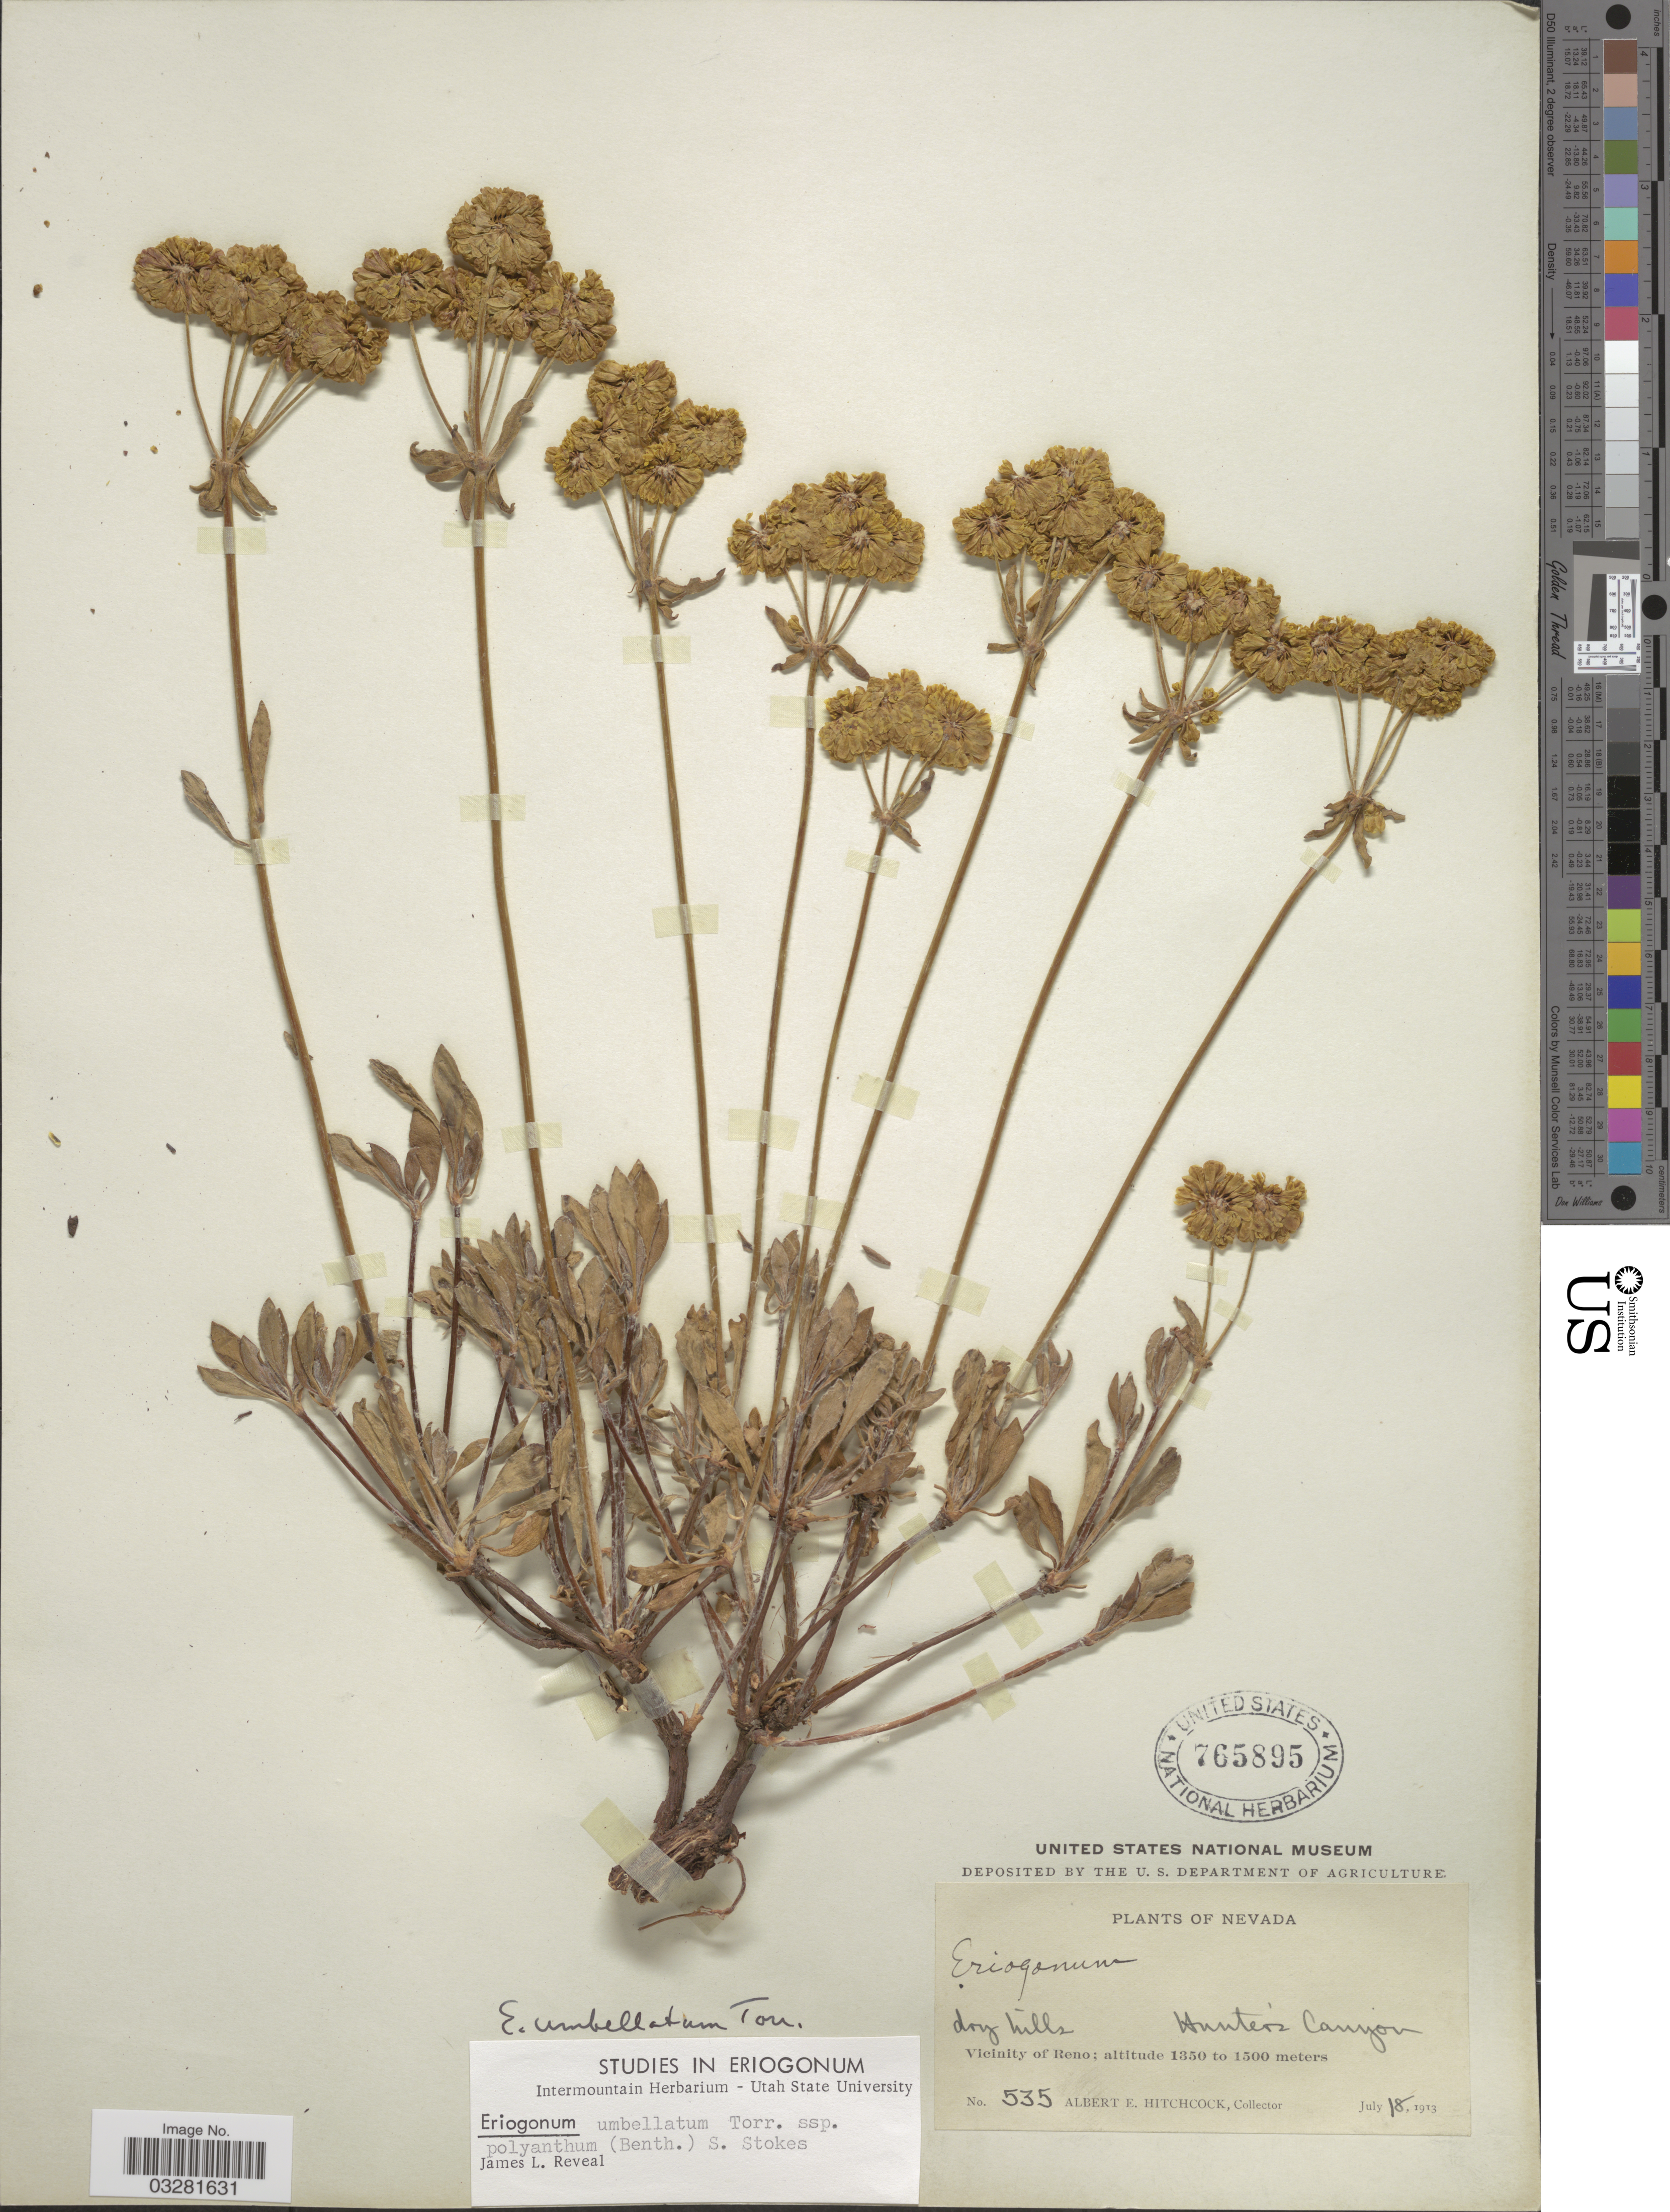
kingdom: Plantae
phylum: Tracheophyta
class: Magnoliopsida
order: Caryophyllales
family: Polygonaceae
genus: Eriogonum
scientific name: Eriogonum umbellatum var. intectum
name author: A. Nelson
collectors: A. Hitchcock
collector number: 535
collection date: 1913-07-18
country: United States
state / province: Nevada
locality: Hunter's Canyon. Vicinity of Reno.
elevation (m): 1350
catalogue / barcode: US 765895